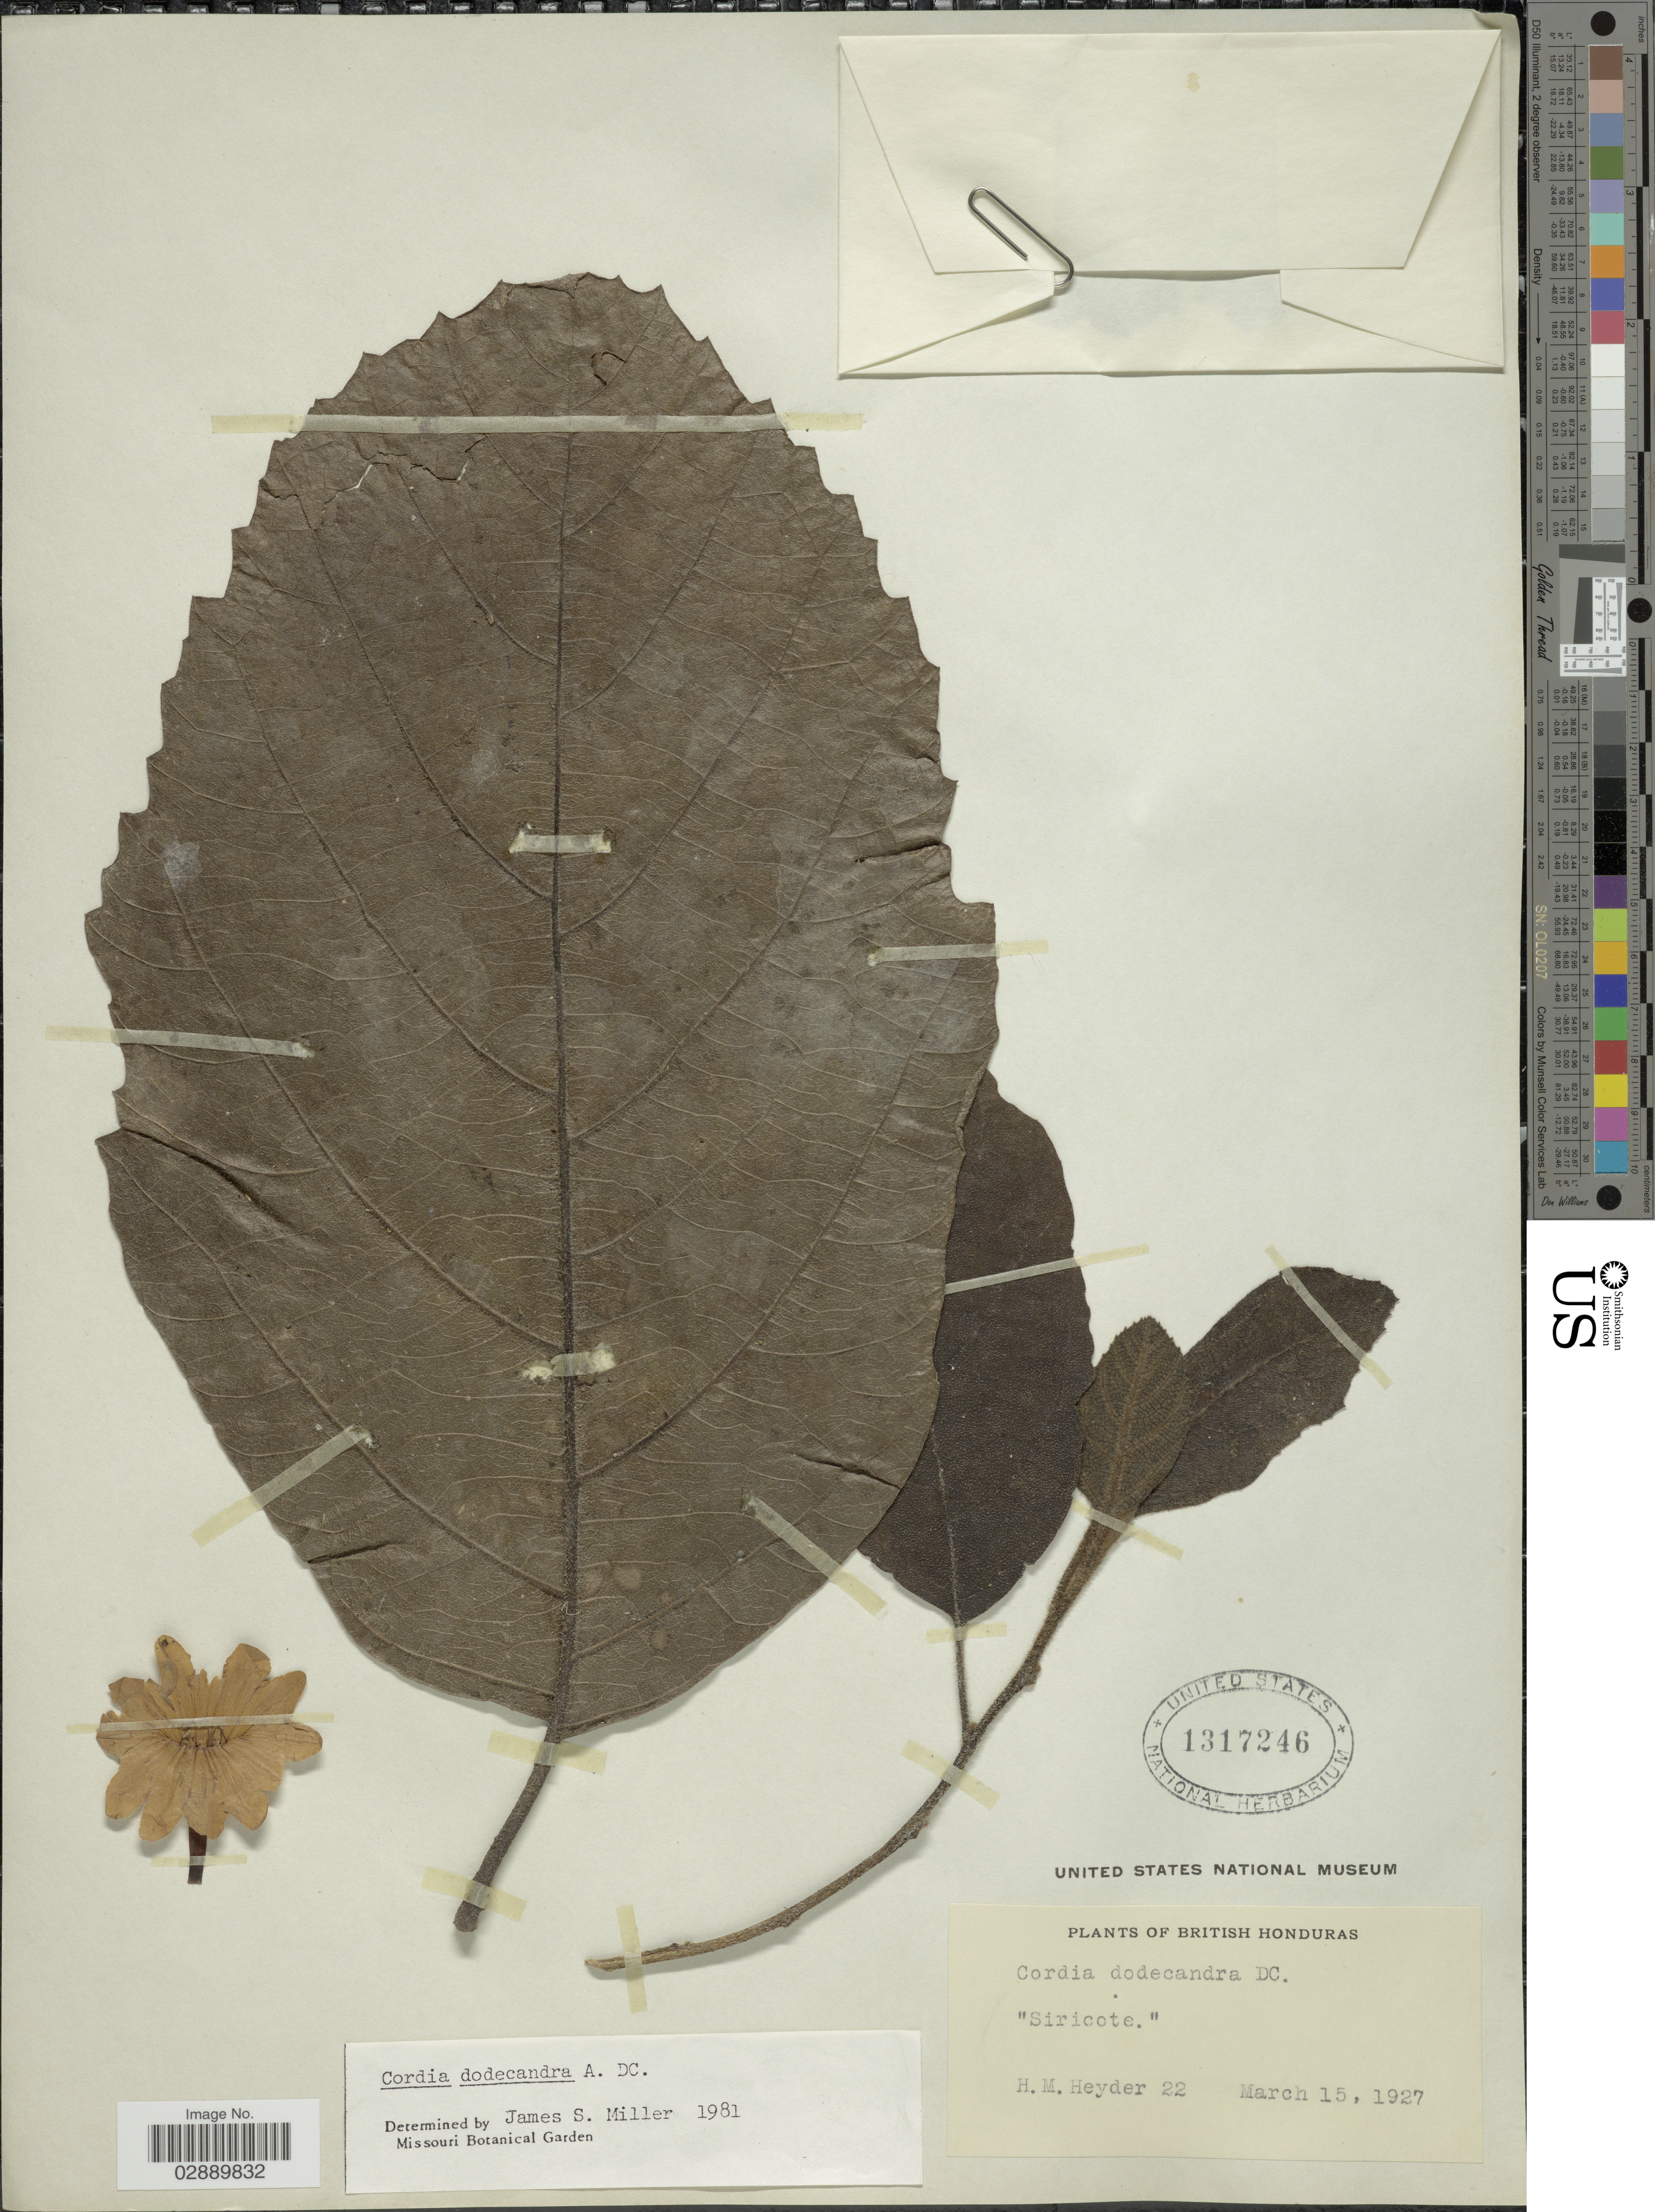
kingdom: Plantae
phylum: Tracheophyta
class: Magnoliopsida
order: Boraginales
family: Cordiaceae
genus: Cordia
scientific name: Cordia dodecandra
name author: A. DC.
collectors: H. Heyder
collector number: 22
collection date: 1927-03-15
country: Belize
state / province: Belize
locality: British Honduras.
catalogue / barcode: US 1317246